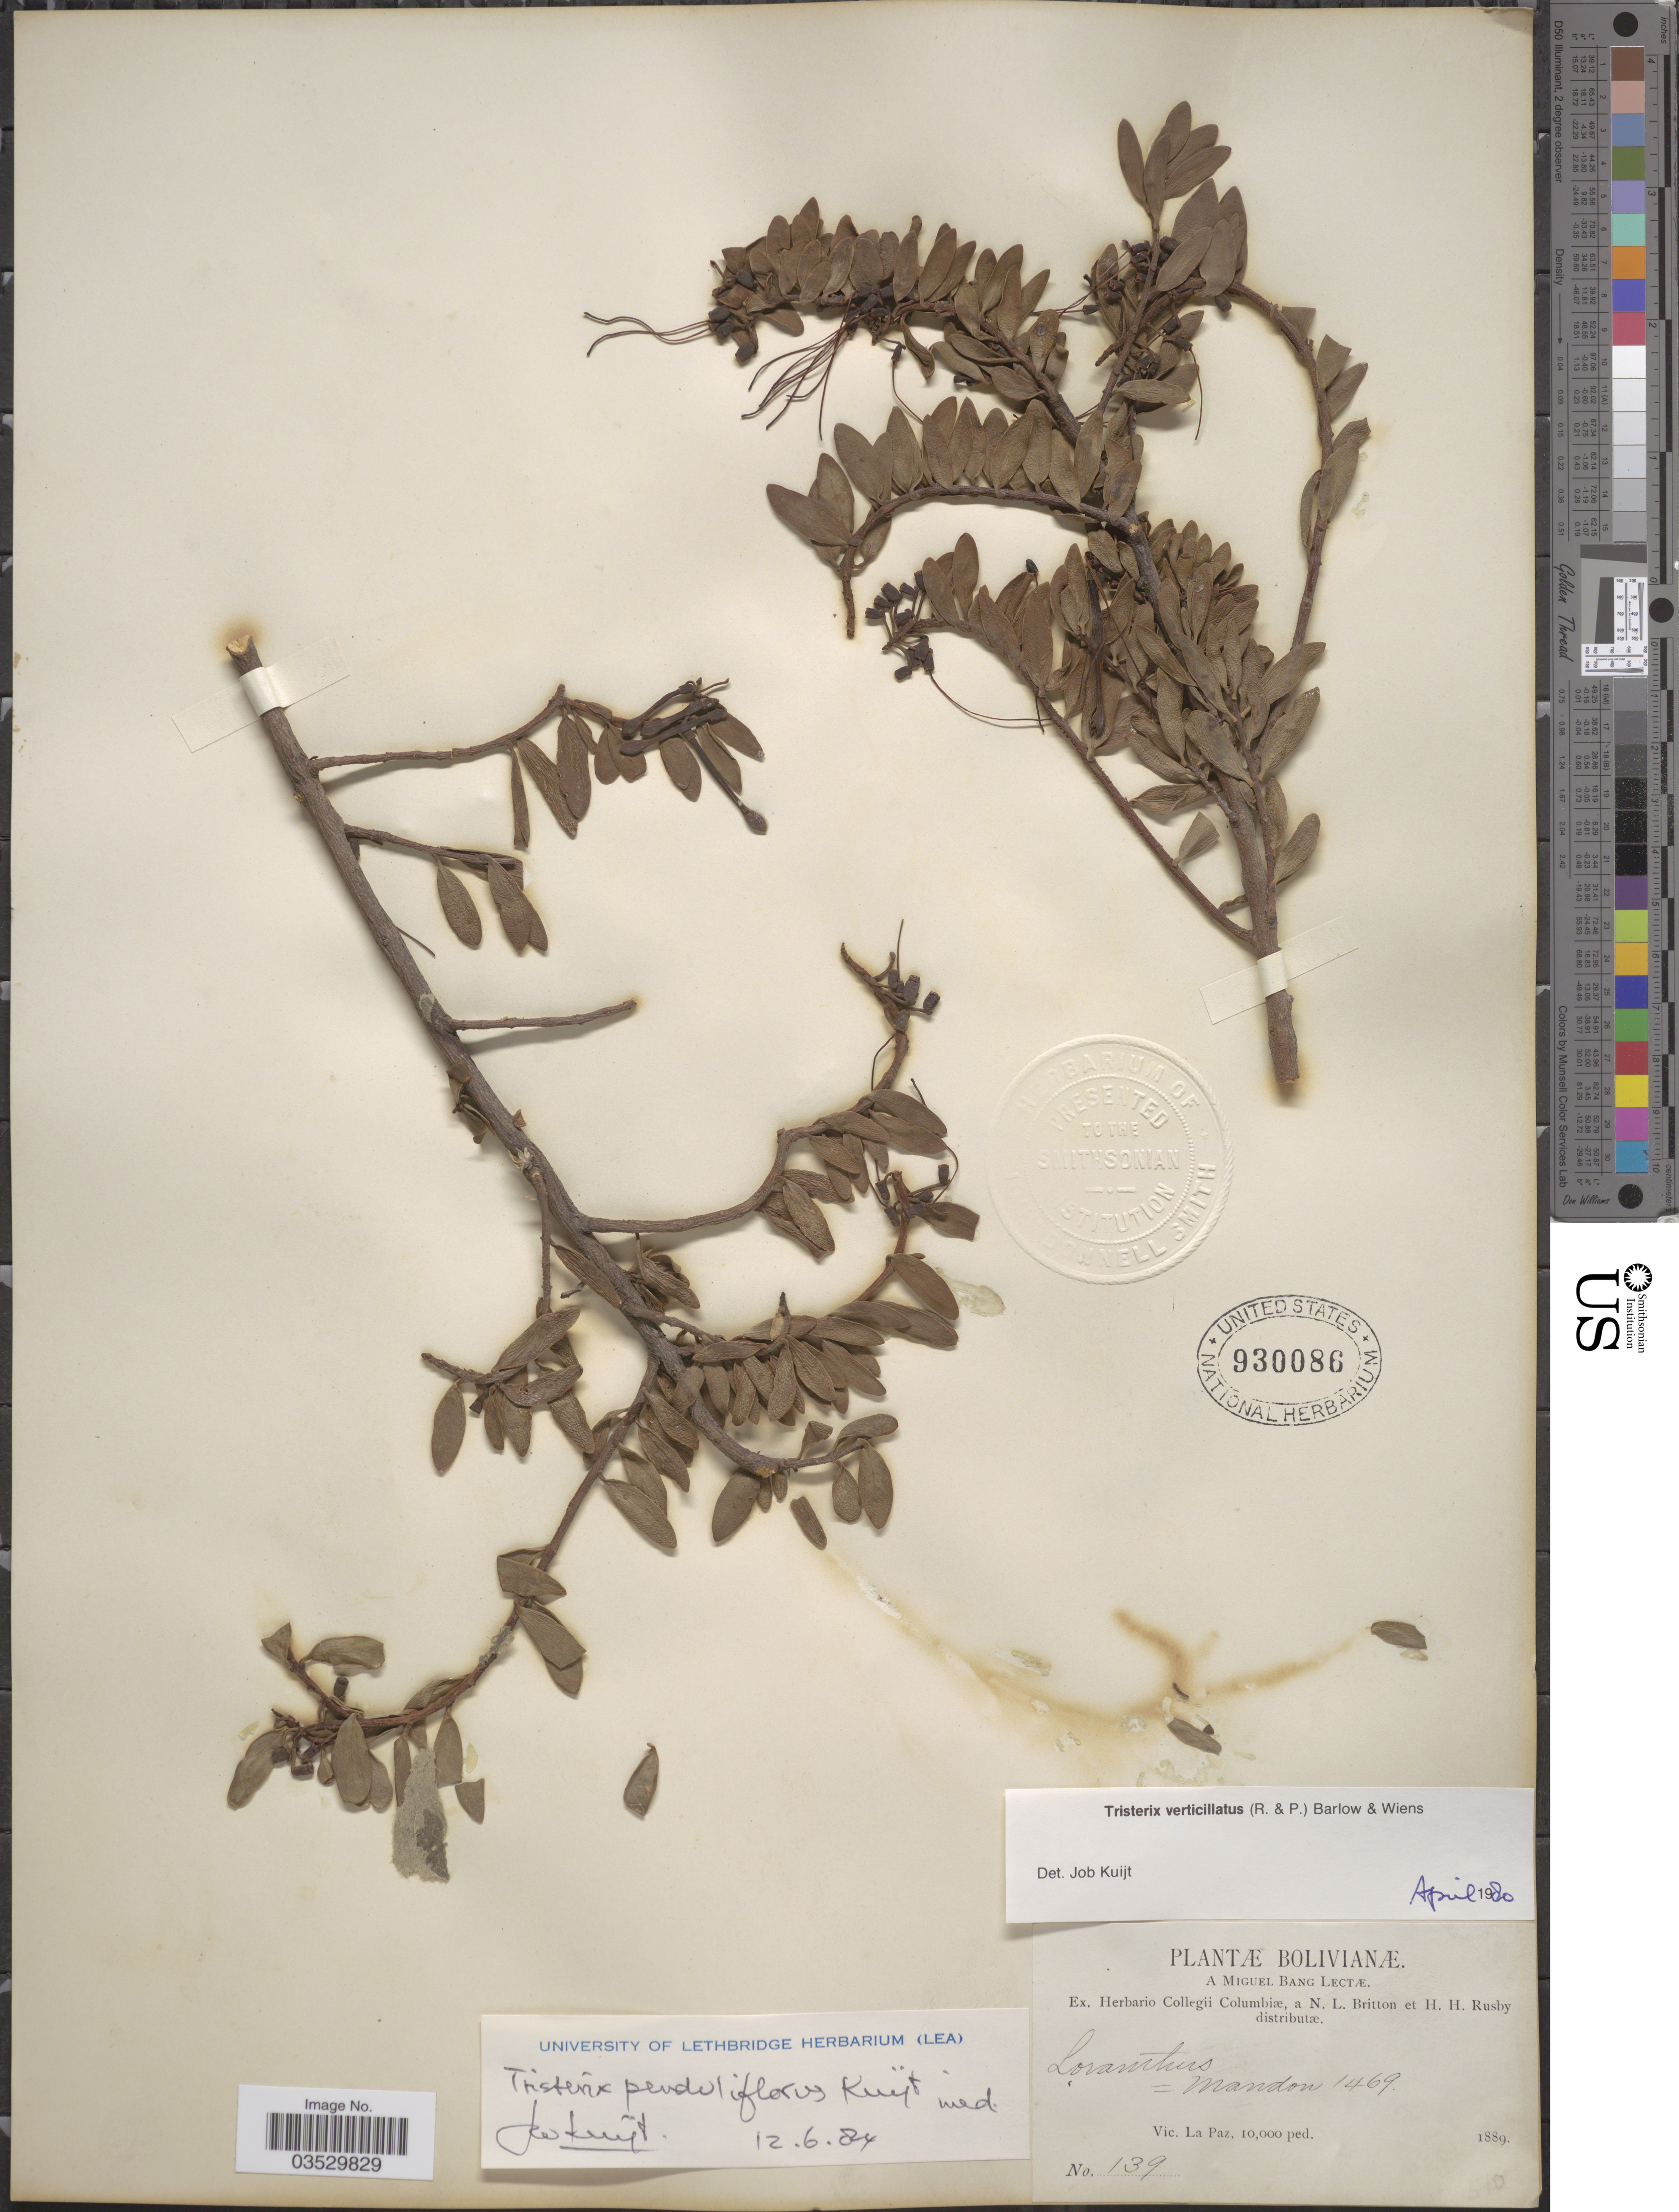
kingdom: Plantae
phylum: Tracheophyta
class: Magnoliopsida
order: Santalales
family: Loranthaceae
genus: Tristerix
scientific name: Tristerix penduliflorus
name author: Kuijt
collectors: M. Bang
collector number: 139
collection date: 1889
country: Bolivia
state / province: La Paz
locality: Vic. La Paz.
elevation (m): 3048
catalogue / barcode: US 930086